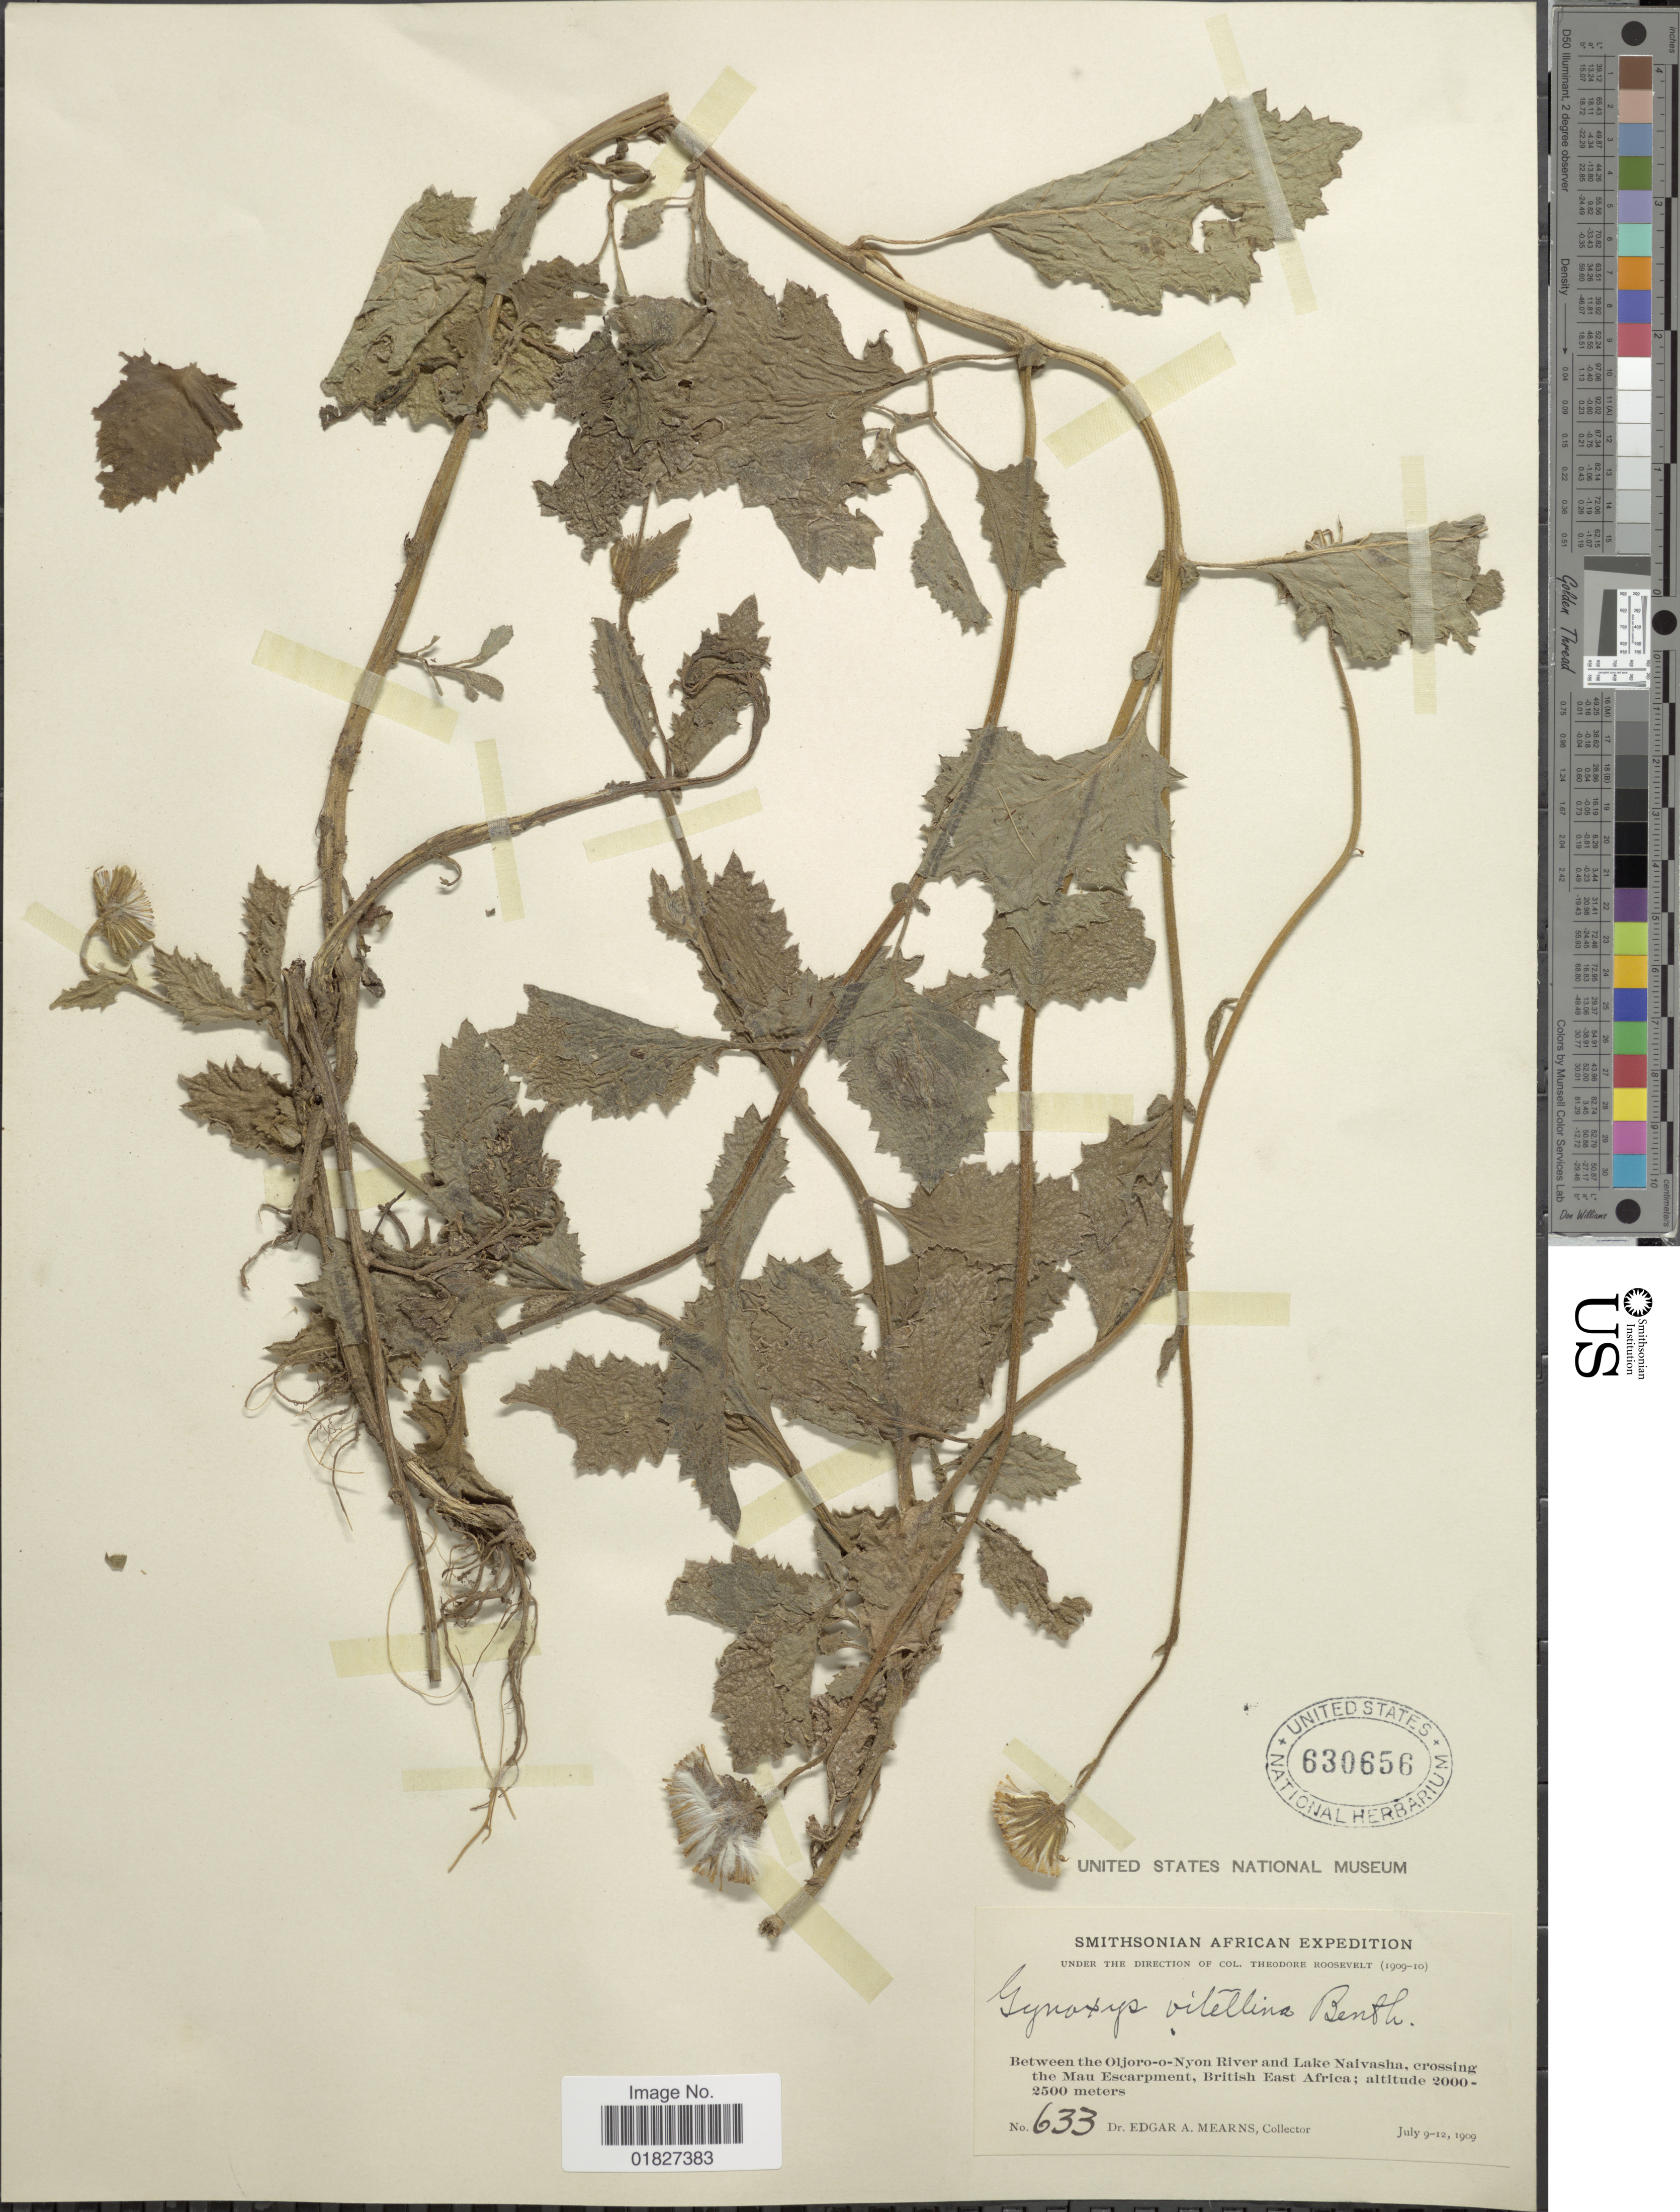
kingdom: Plantae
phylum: Tracheophyta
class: Magnoliopsida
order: Asterales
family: Asteraceae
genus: Gynura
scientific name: Gynura vitellina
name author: Benth.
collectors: E. A. Mearns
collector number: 633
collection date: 1909-07-09/1909-07-12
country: Kenya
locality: Between the Oljoro-Nyon River and Lake Naivasha, crossing the Mau Escarpment, British East Africa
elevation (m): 2000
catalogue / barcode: US 630656